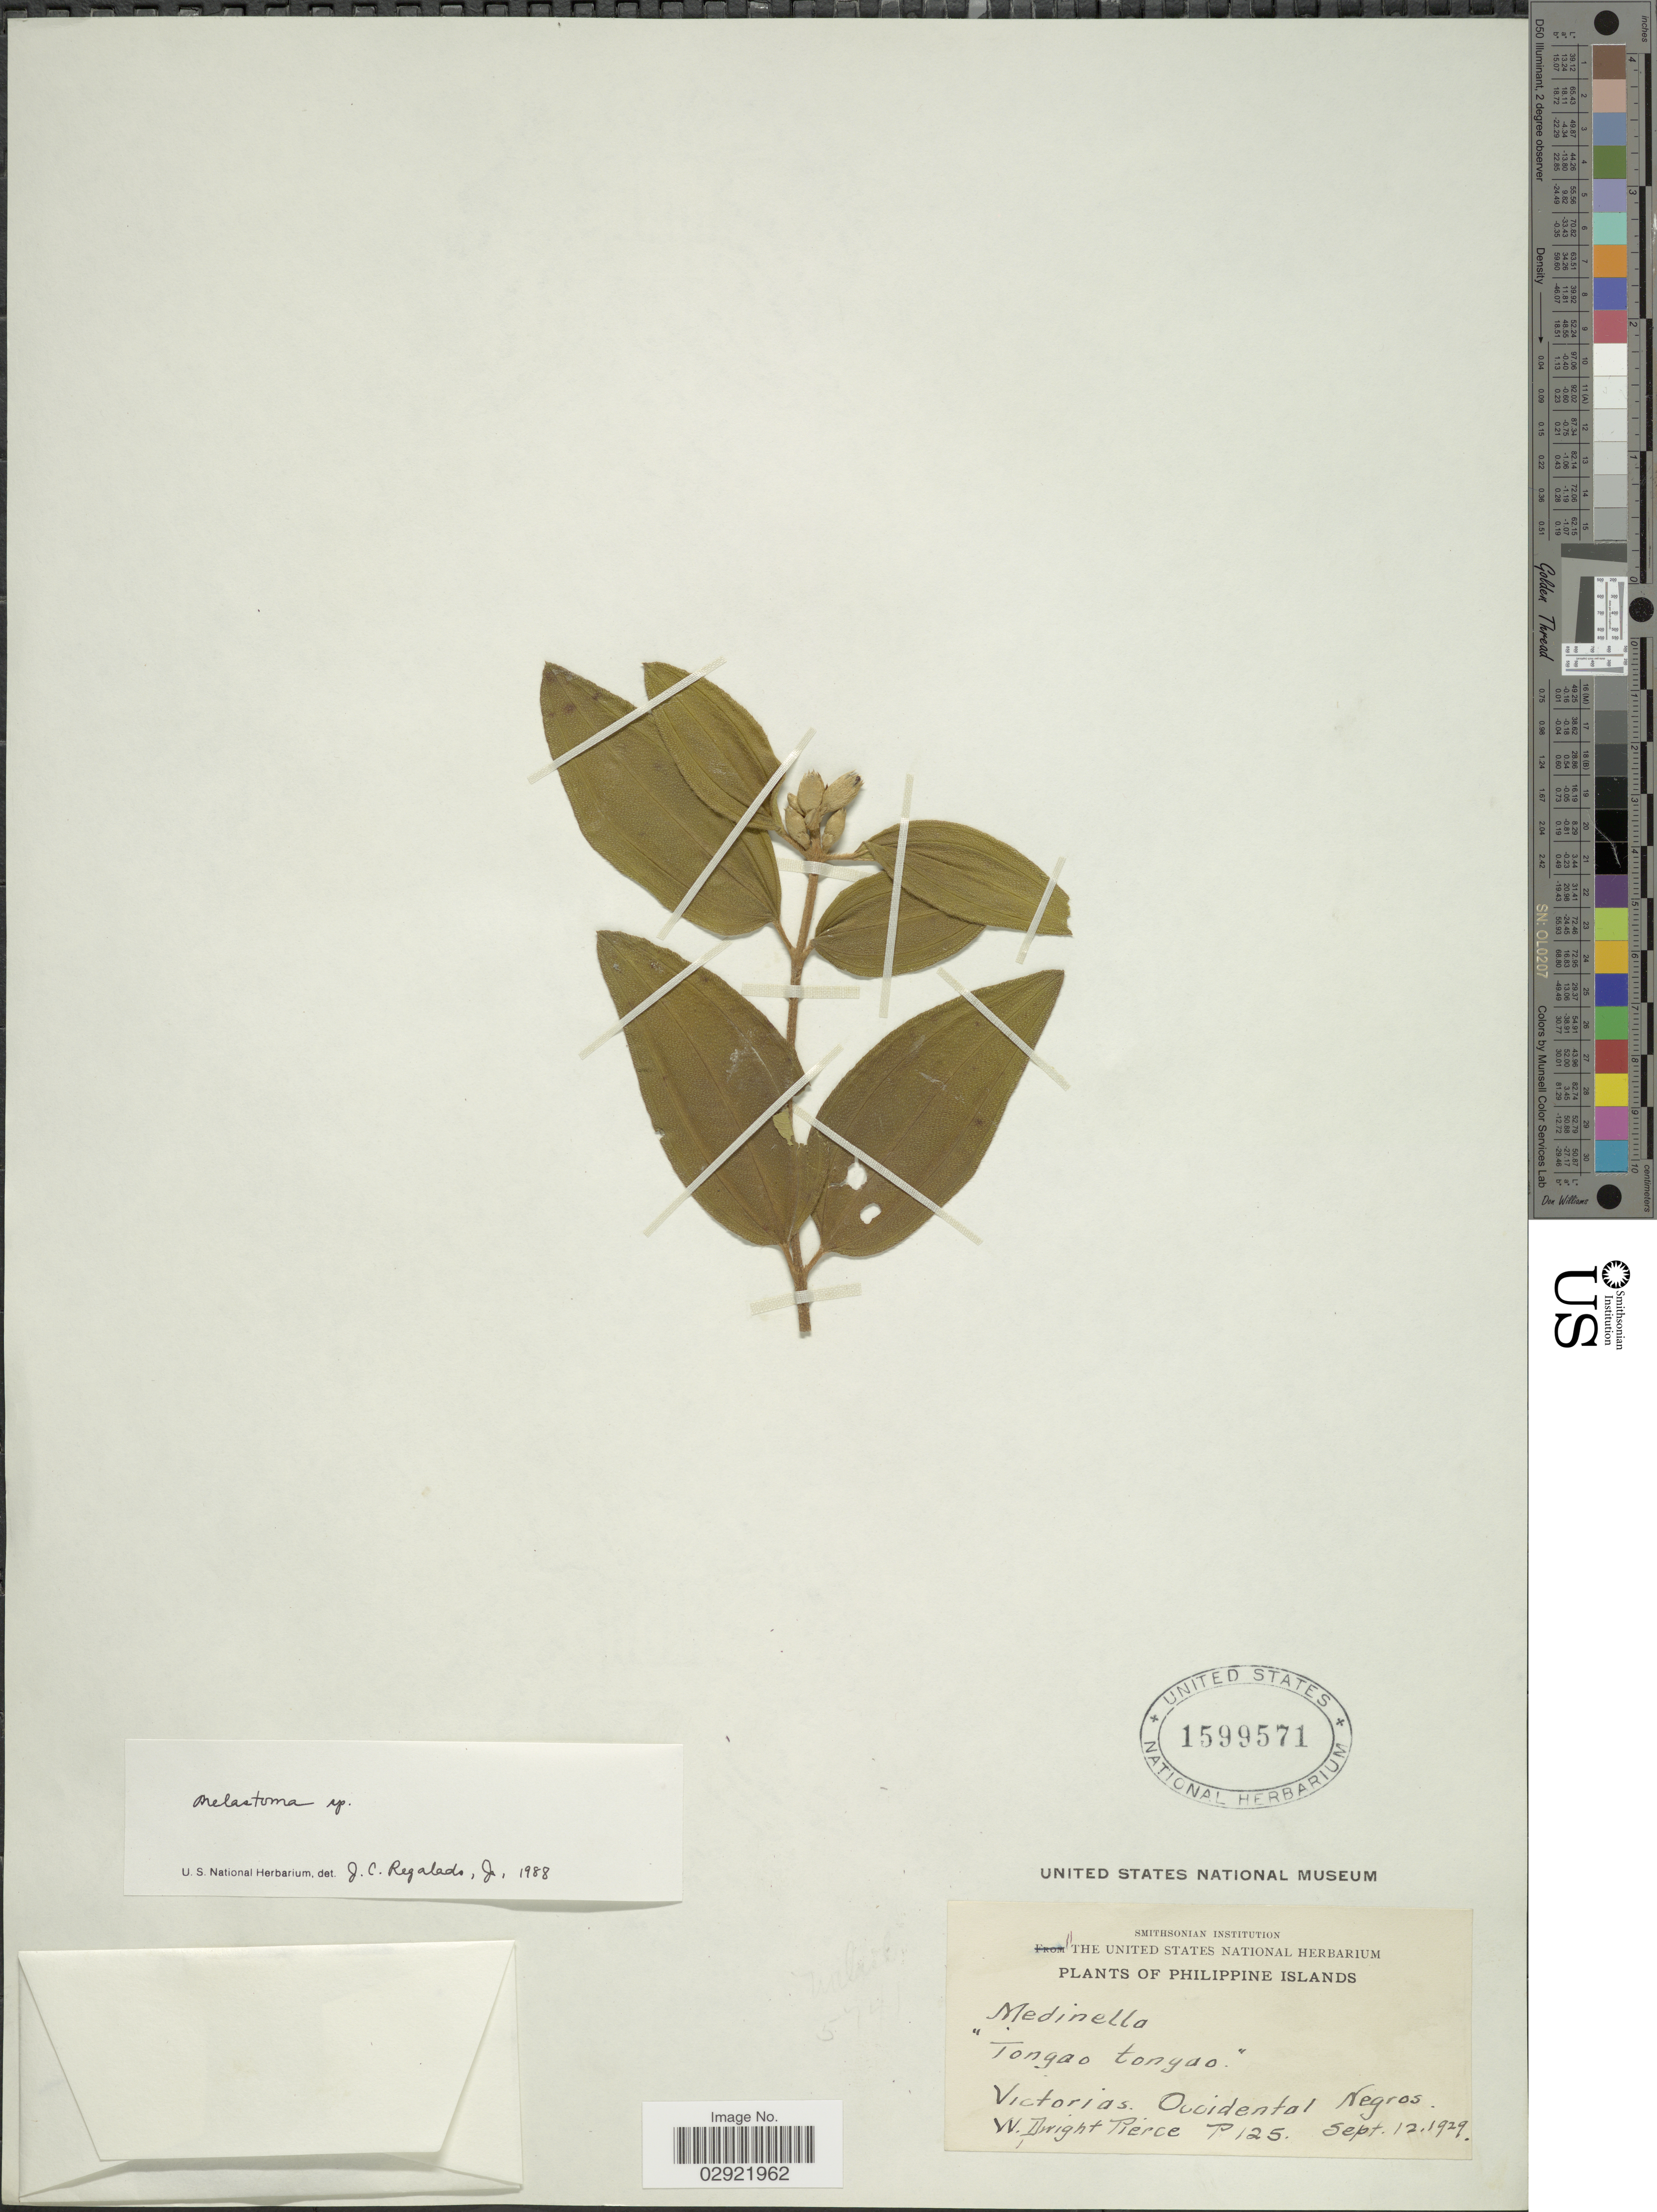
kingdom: Plantae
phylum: Tracheophyta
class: Magnoliopsida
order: Myrtales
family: Melastomataceae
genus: Melastoma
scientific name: Melastoma sp.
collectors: W. Pierce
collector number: P125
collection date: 1929-09-12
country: Philippines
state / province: Western Visayas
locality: Victorias. Occidental Negros.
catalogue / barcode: US 1599571